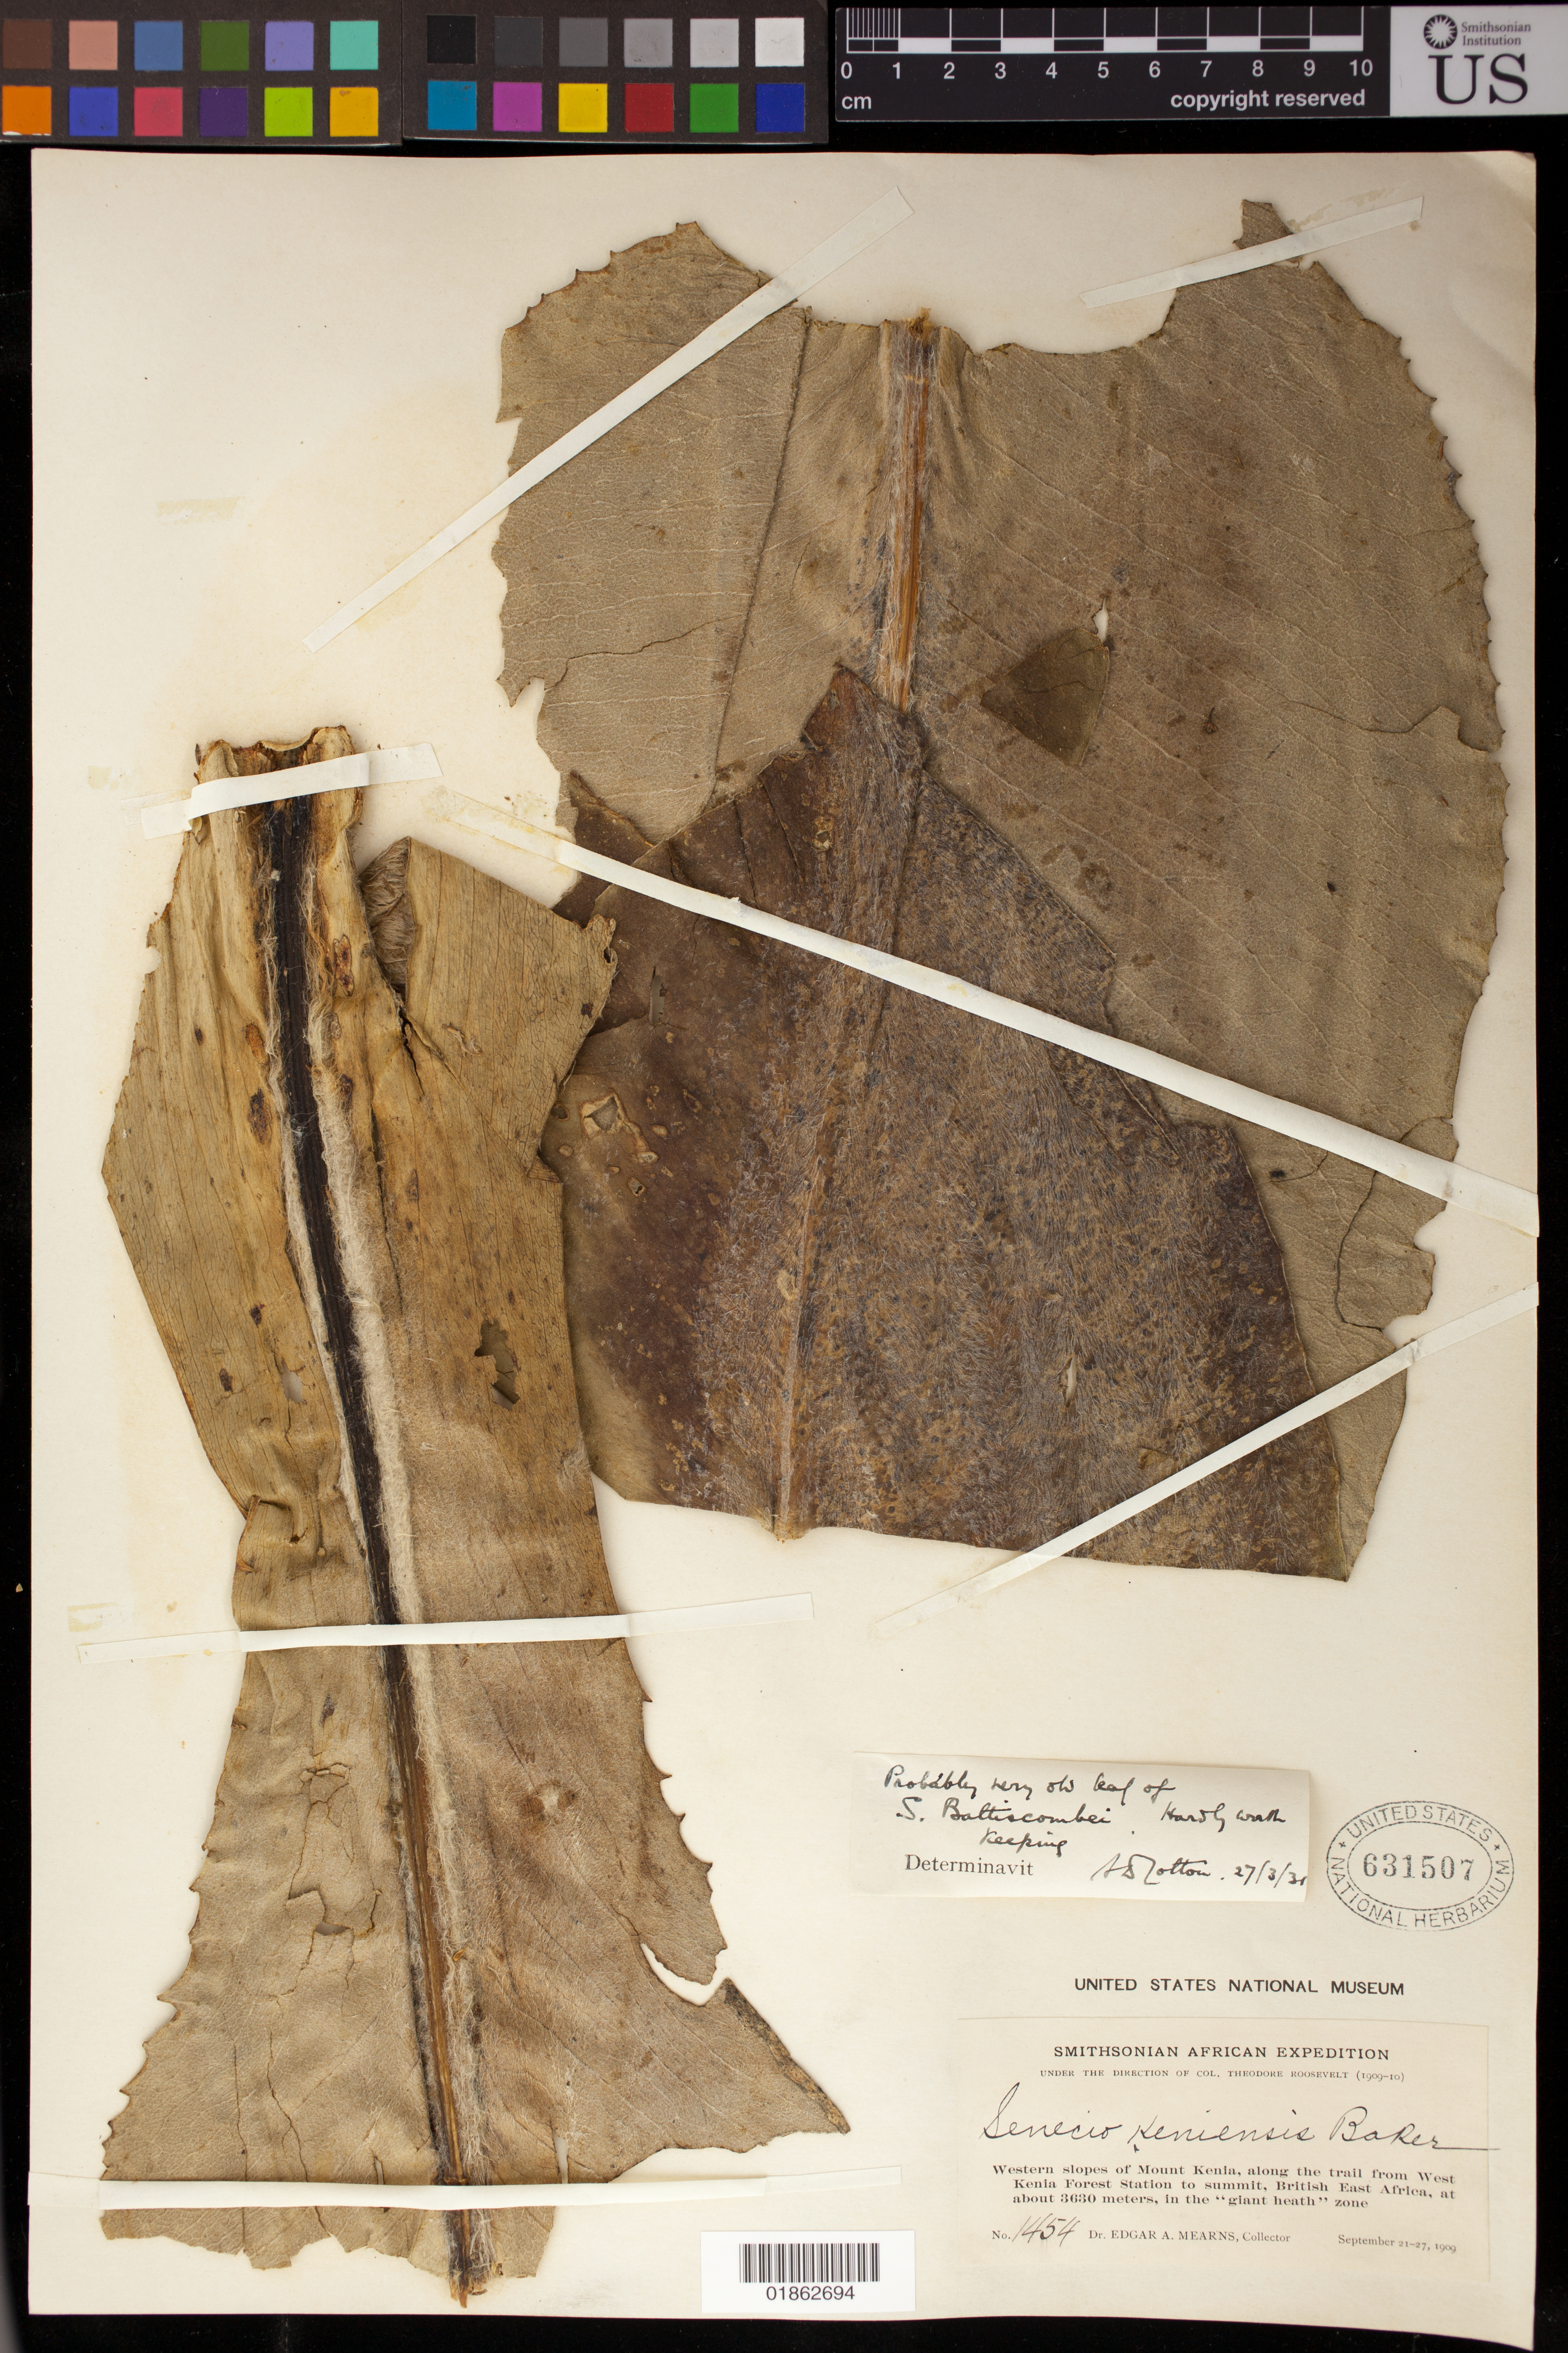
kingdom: Plantae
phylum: Tracheophyta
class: Magnoliopsida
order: Asterales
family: Asteraceae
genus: Senecio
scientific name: Senecio battiscombei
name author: R.E. Fr. & T.C.E. Fr.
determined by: Cotton, Arthur D.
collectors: E. A. Mearns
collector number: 1454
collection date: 1909-09-21/1909-09-27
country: Kenya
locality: Western slopes of Mount Kenia, along the trail from West Kenia Forest Station to summit, British East Africa, in the "giant heath" zone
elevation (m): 3630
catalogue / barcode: US 631507